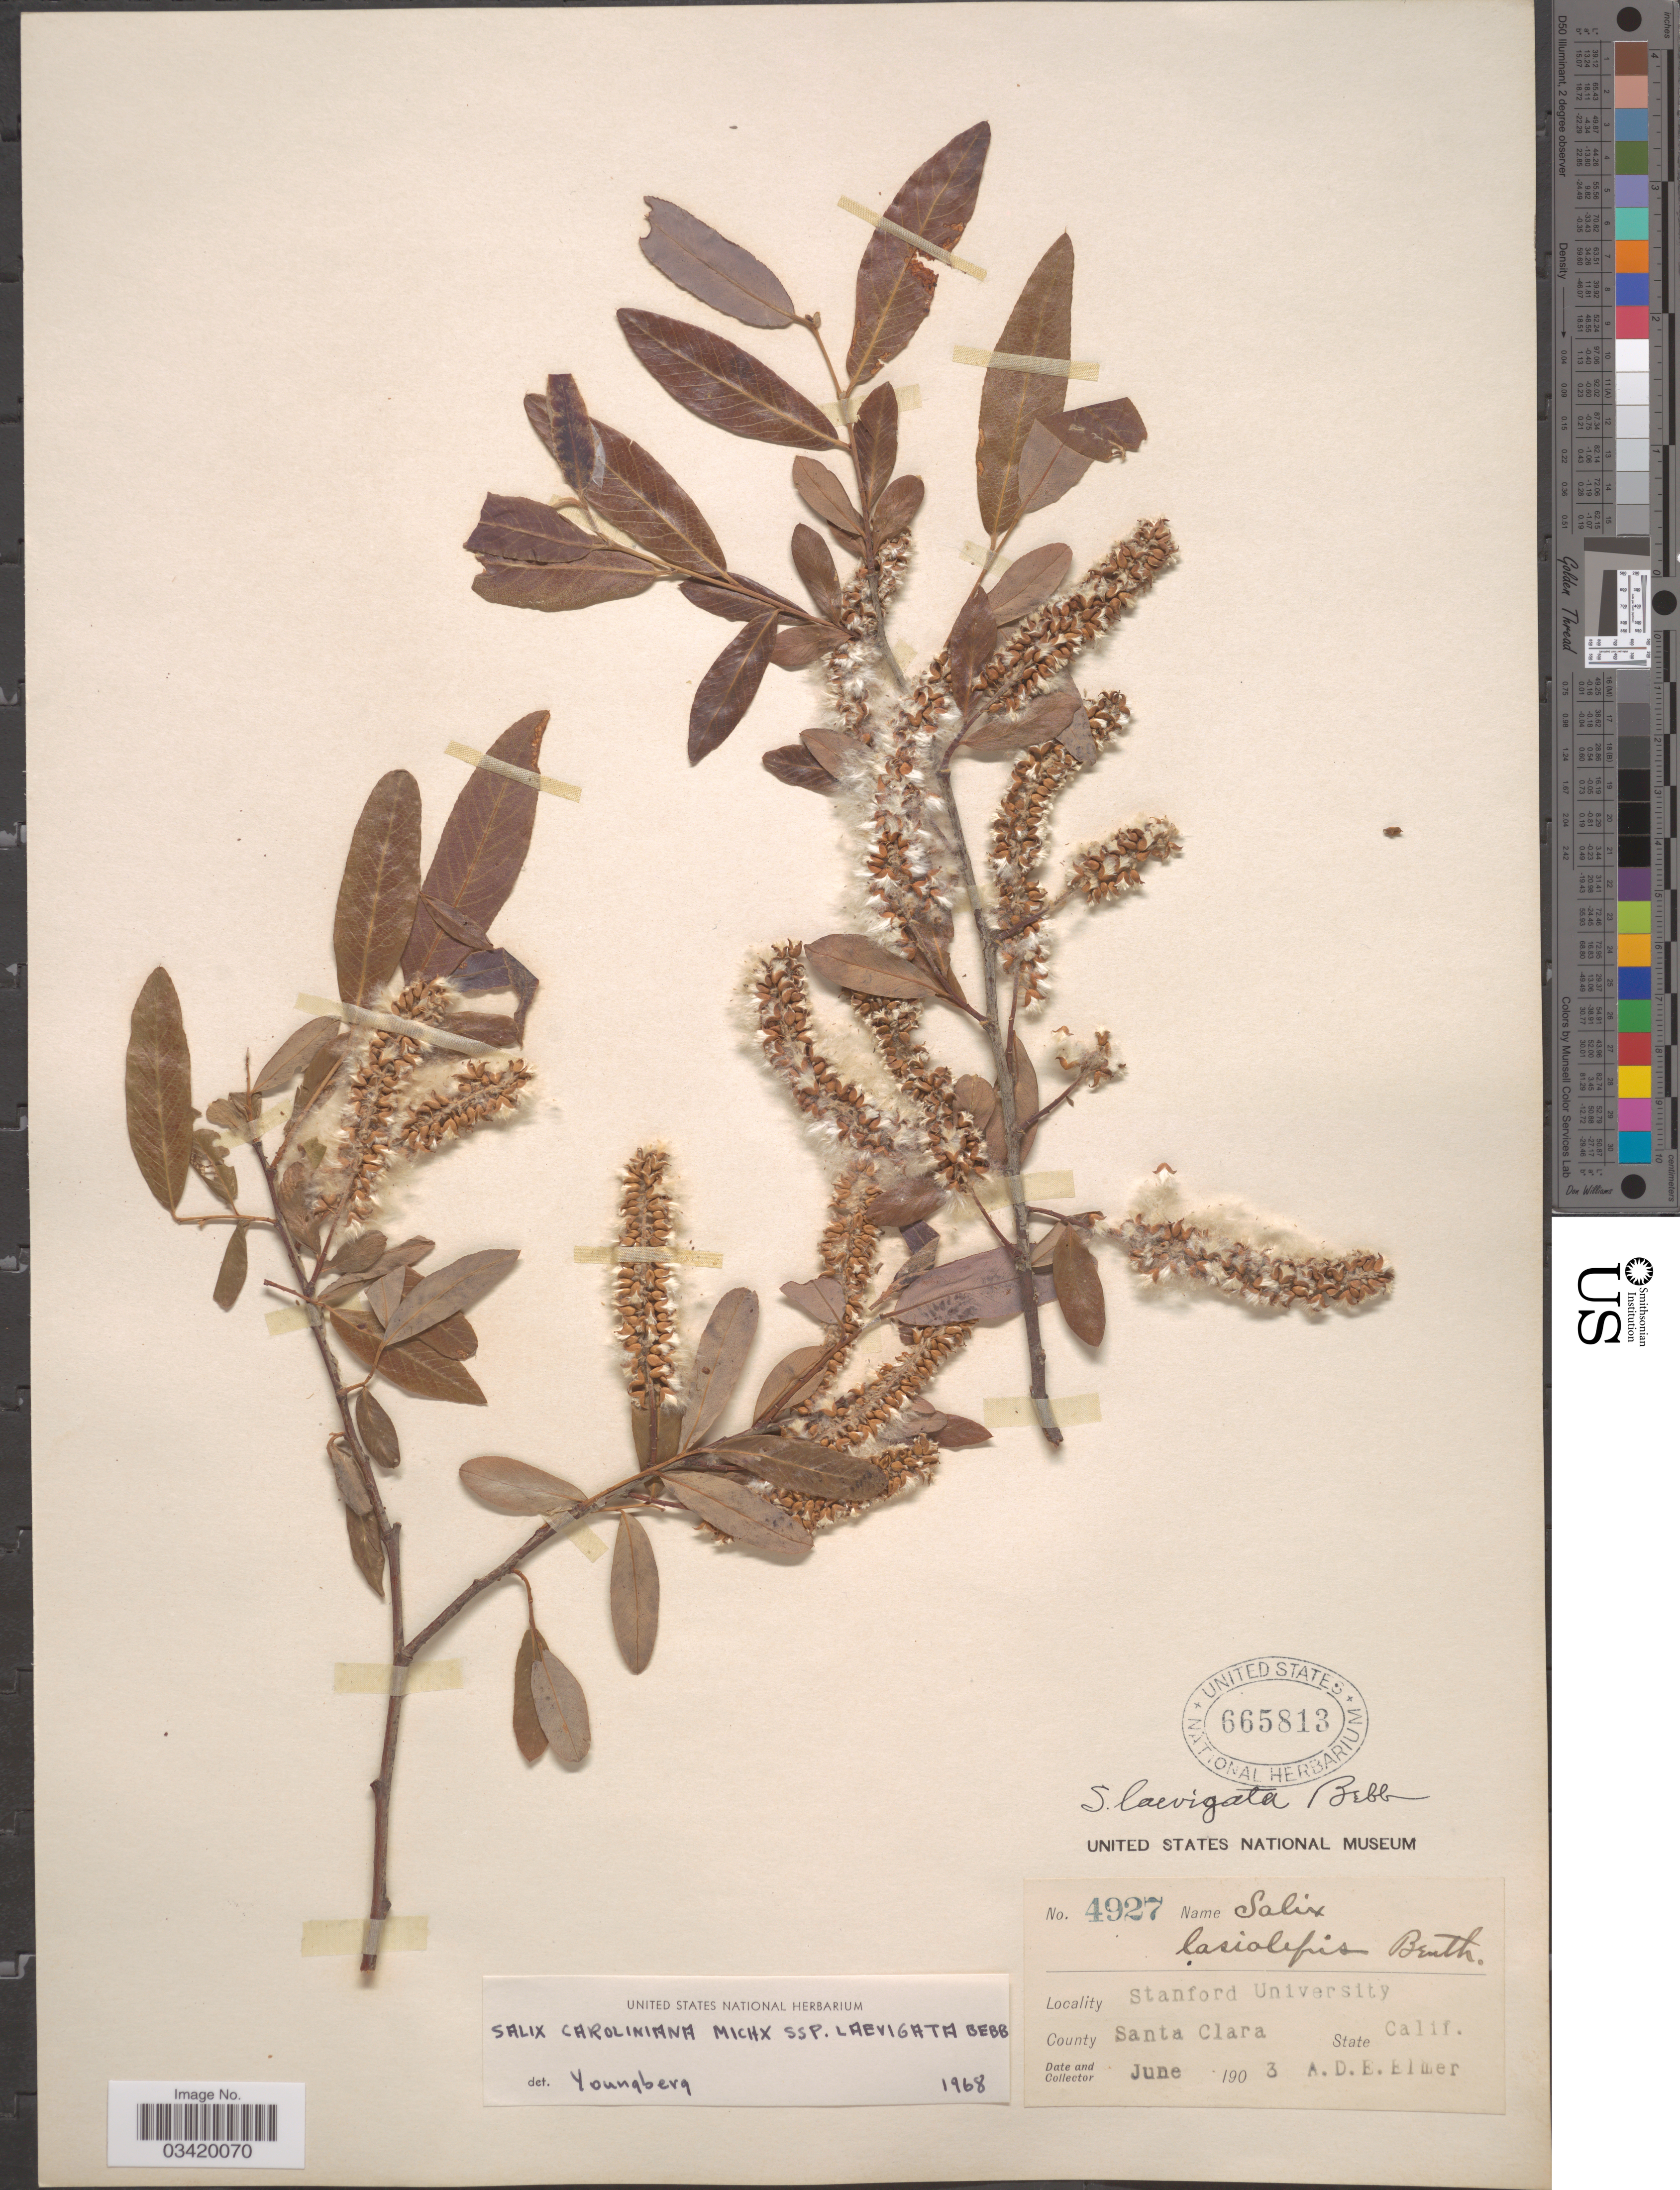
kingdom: Plantae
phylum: Tracheophyta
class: Magnoliopsida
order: Malpighiales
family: Salicaceae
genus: Salix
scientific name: Salix caroliniana subsp. laevigata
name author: Bebb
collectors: A. D. E. Elmer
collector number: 4927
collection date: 1903-06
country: United States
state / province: California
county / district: Santa Clara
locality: Stanford University. County Santa Clara.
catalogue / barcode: US 665813